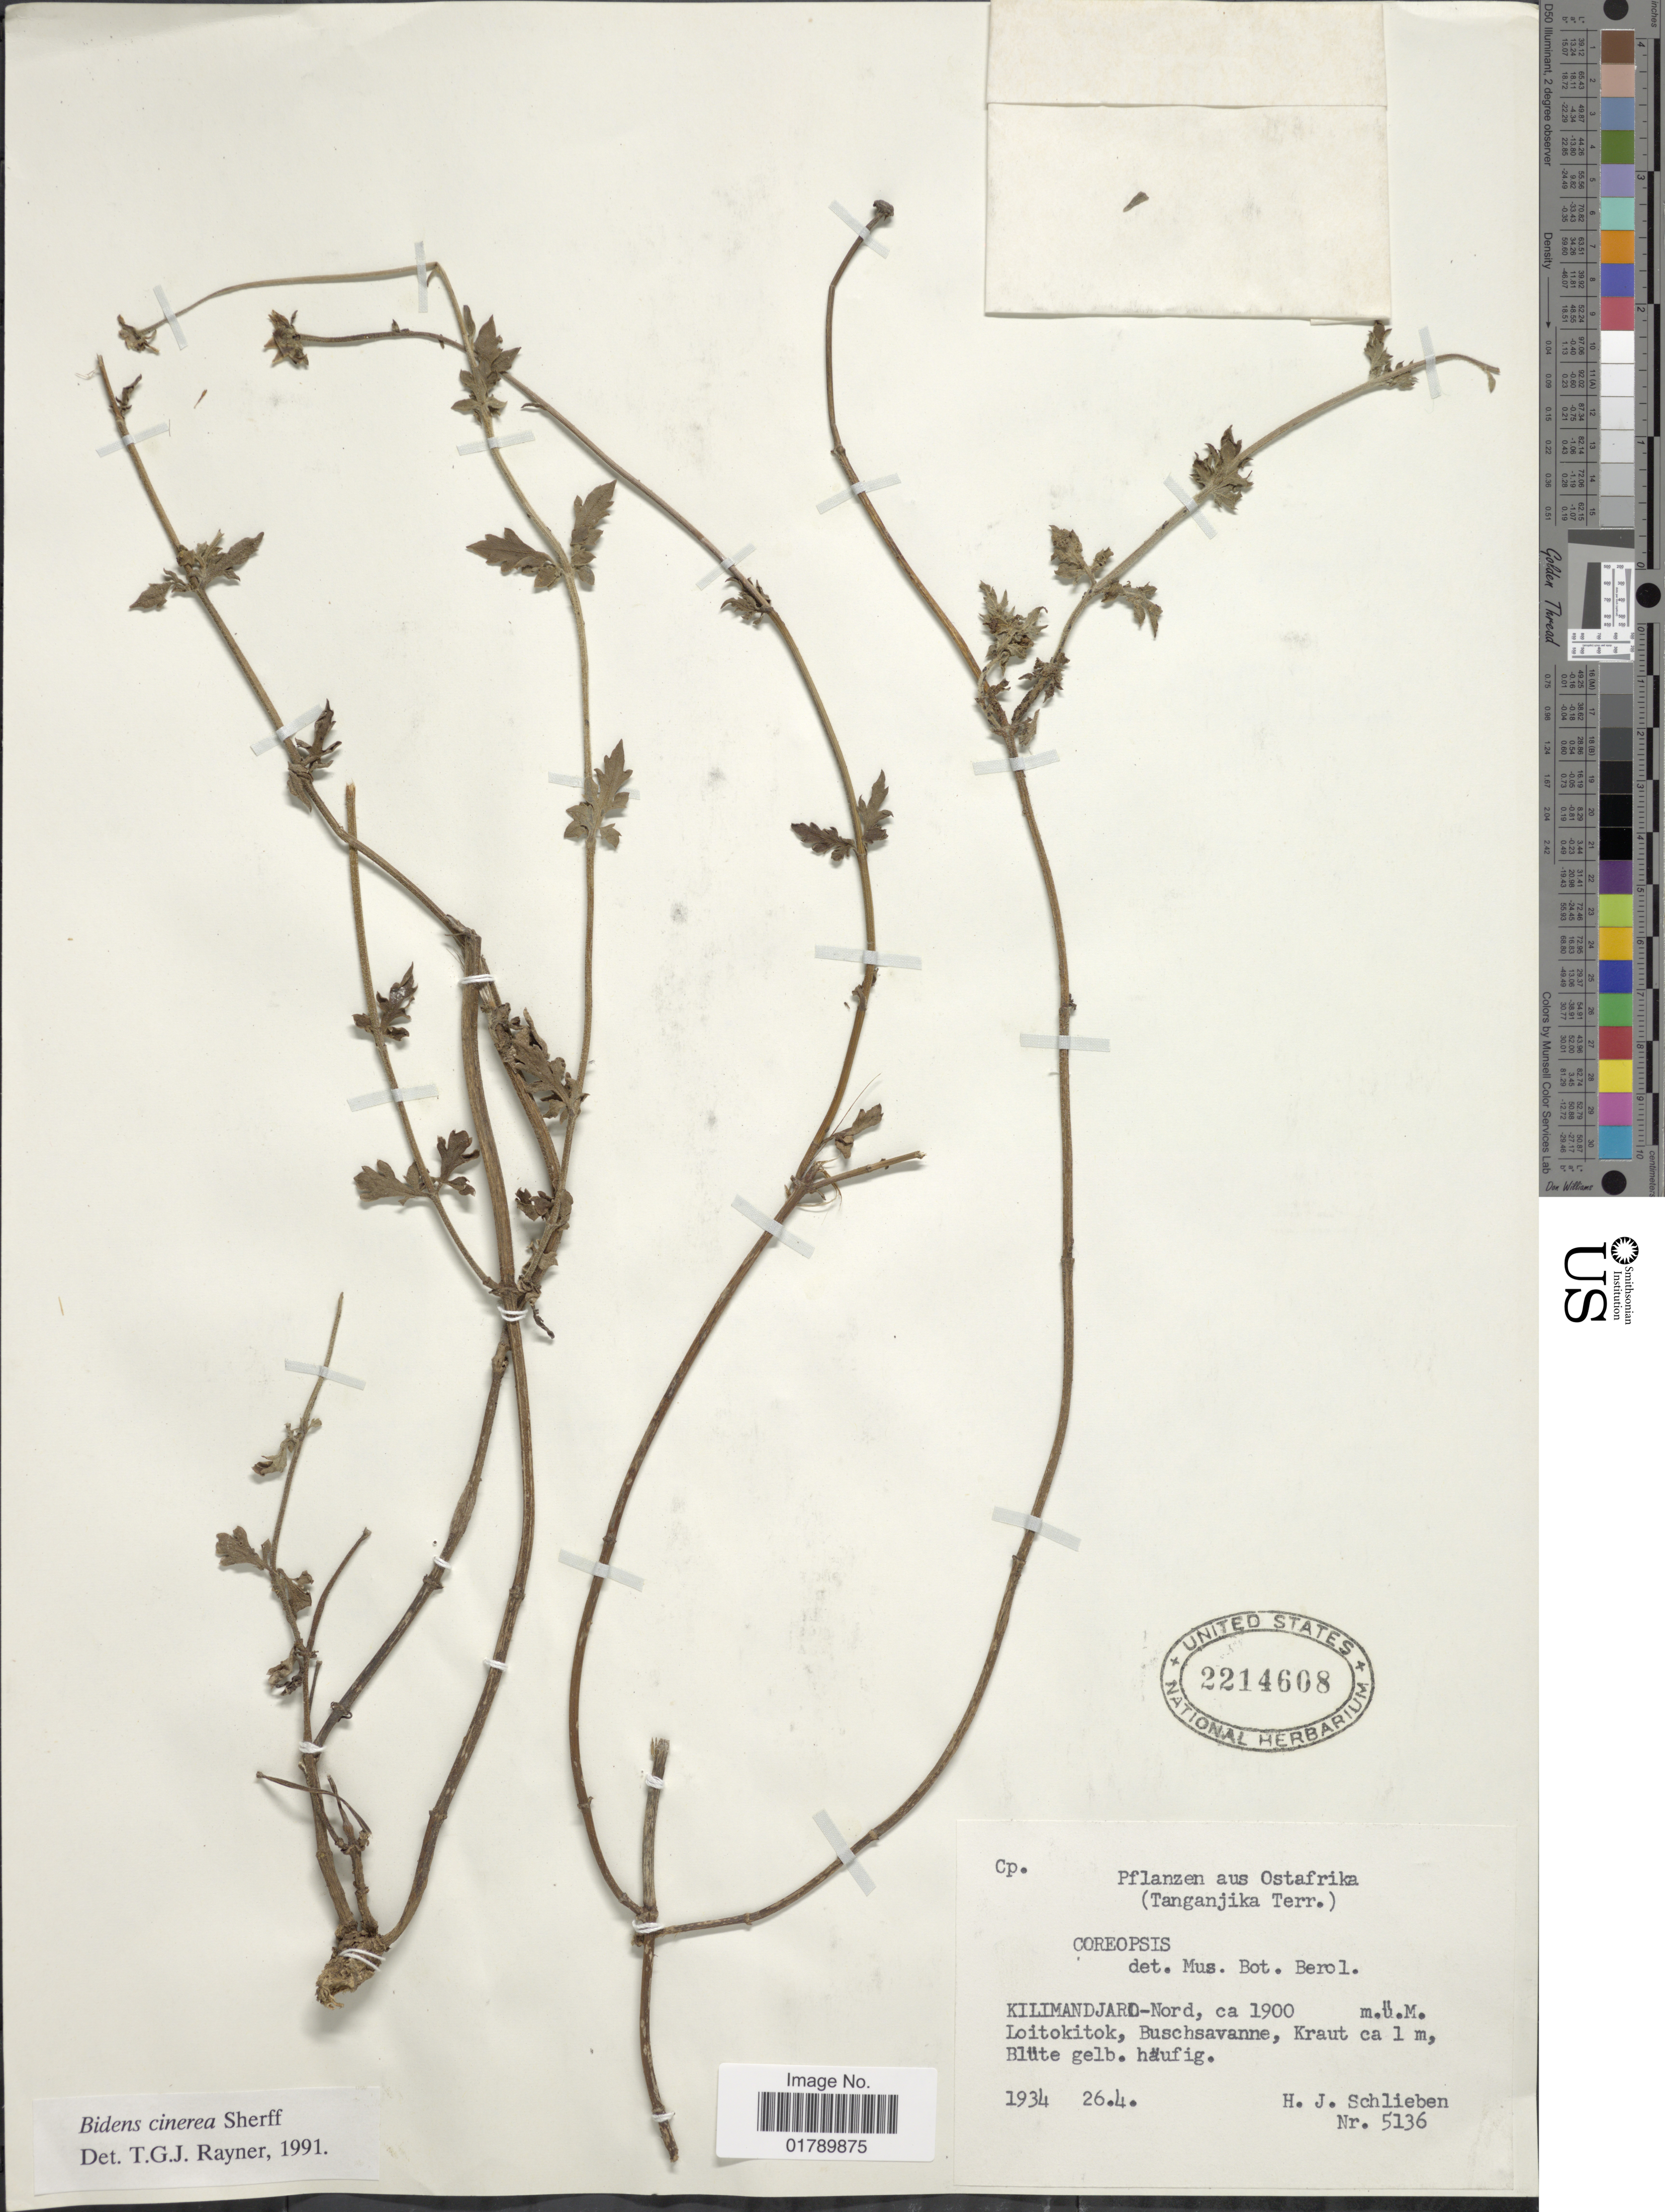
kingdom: Plantae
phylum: Tracheophyta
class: Magnoliopsida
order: Asterales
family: Asteraceae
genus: Bidens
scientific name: Bidens cinerea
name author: Sherff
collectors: H. J. Schlieben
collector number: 5136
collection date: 1934-04-26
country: Tanzania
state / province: Kilimanjaro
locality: Ostafrika. (Tanganjika Terr.). Killimandjaro-Nord, cLoitokitok, Buschsavanne, Kraut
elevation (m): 1900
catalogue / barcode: US 2214608